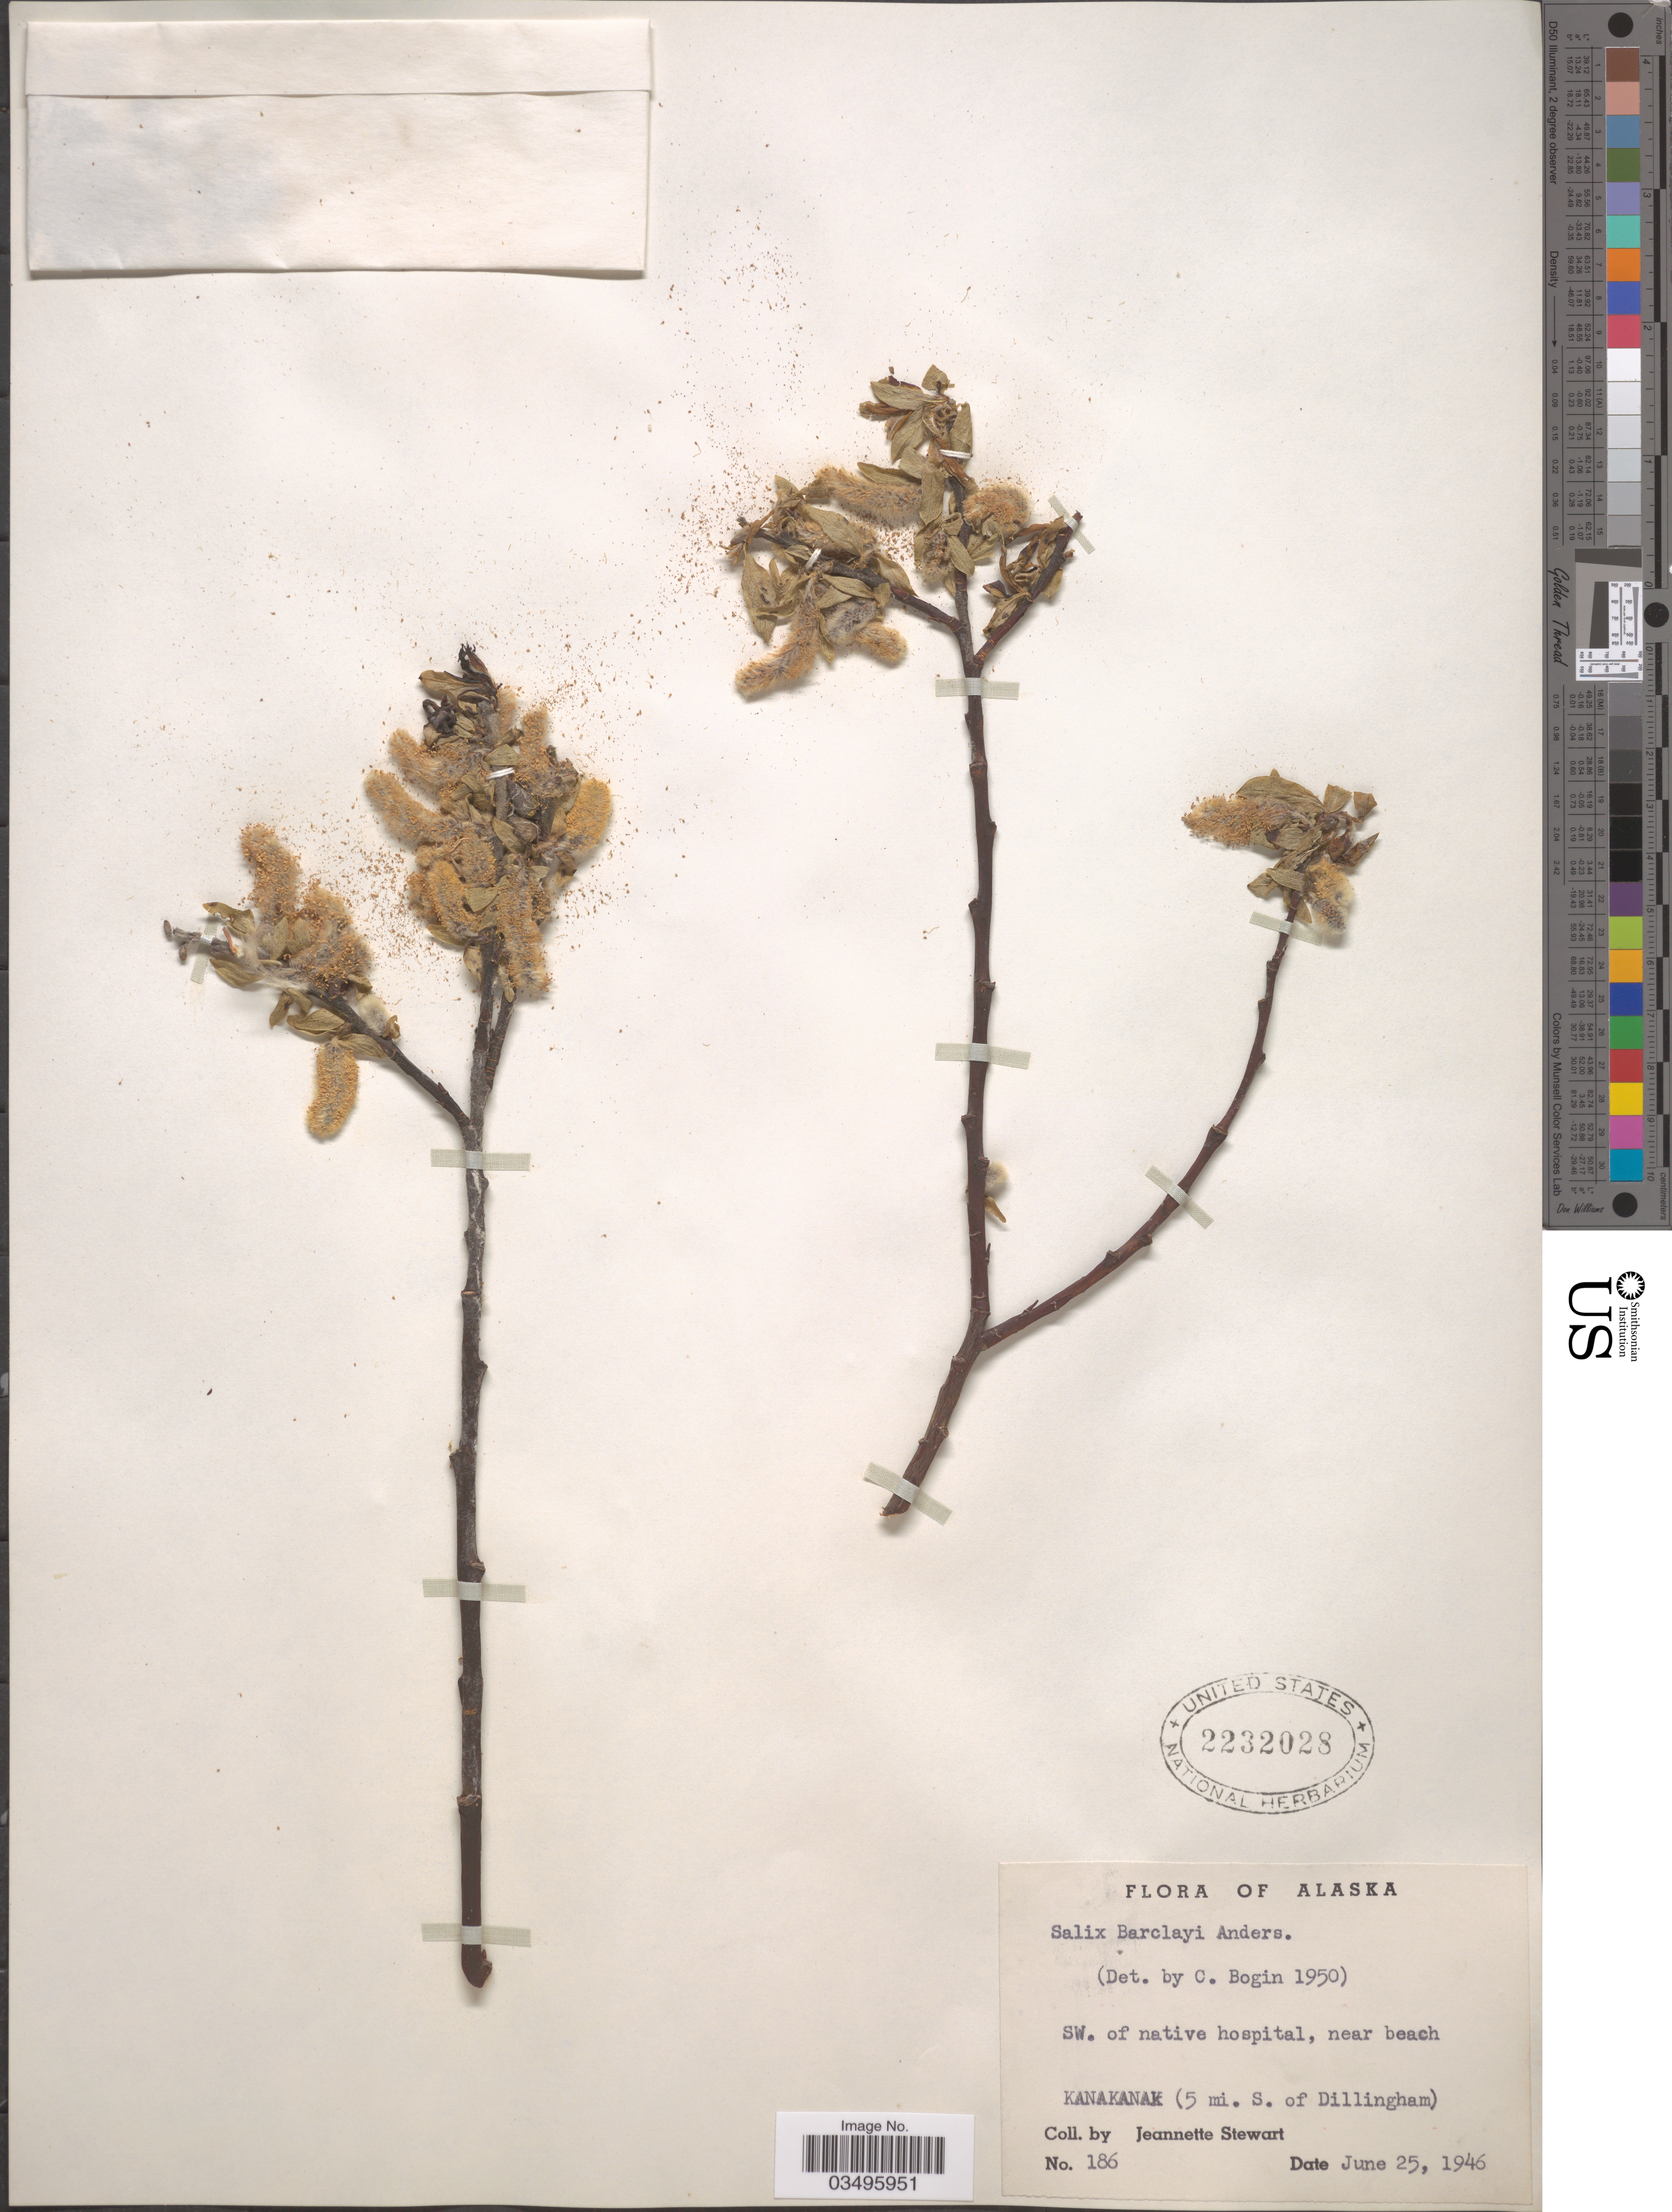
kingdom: Plantae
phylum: Tracheophyta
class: Magnoliopsida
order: Malpighiales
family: Salicaceae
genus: Salix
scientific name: Salix barclayi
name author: Andersson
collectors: J. Stewart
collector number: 186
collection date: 1946-06-25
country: United States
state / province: Alaska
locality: SW. of native hospital, near beach Kanakanak (5 mi. S. of Dillingham).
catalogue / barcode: US 2232028